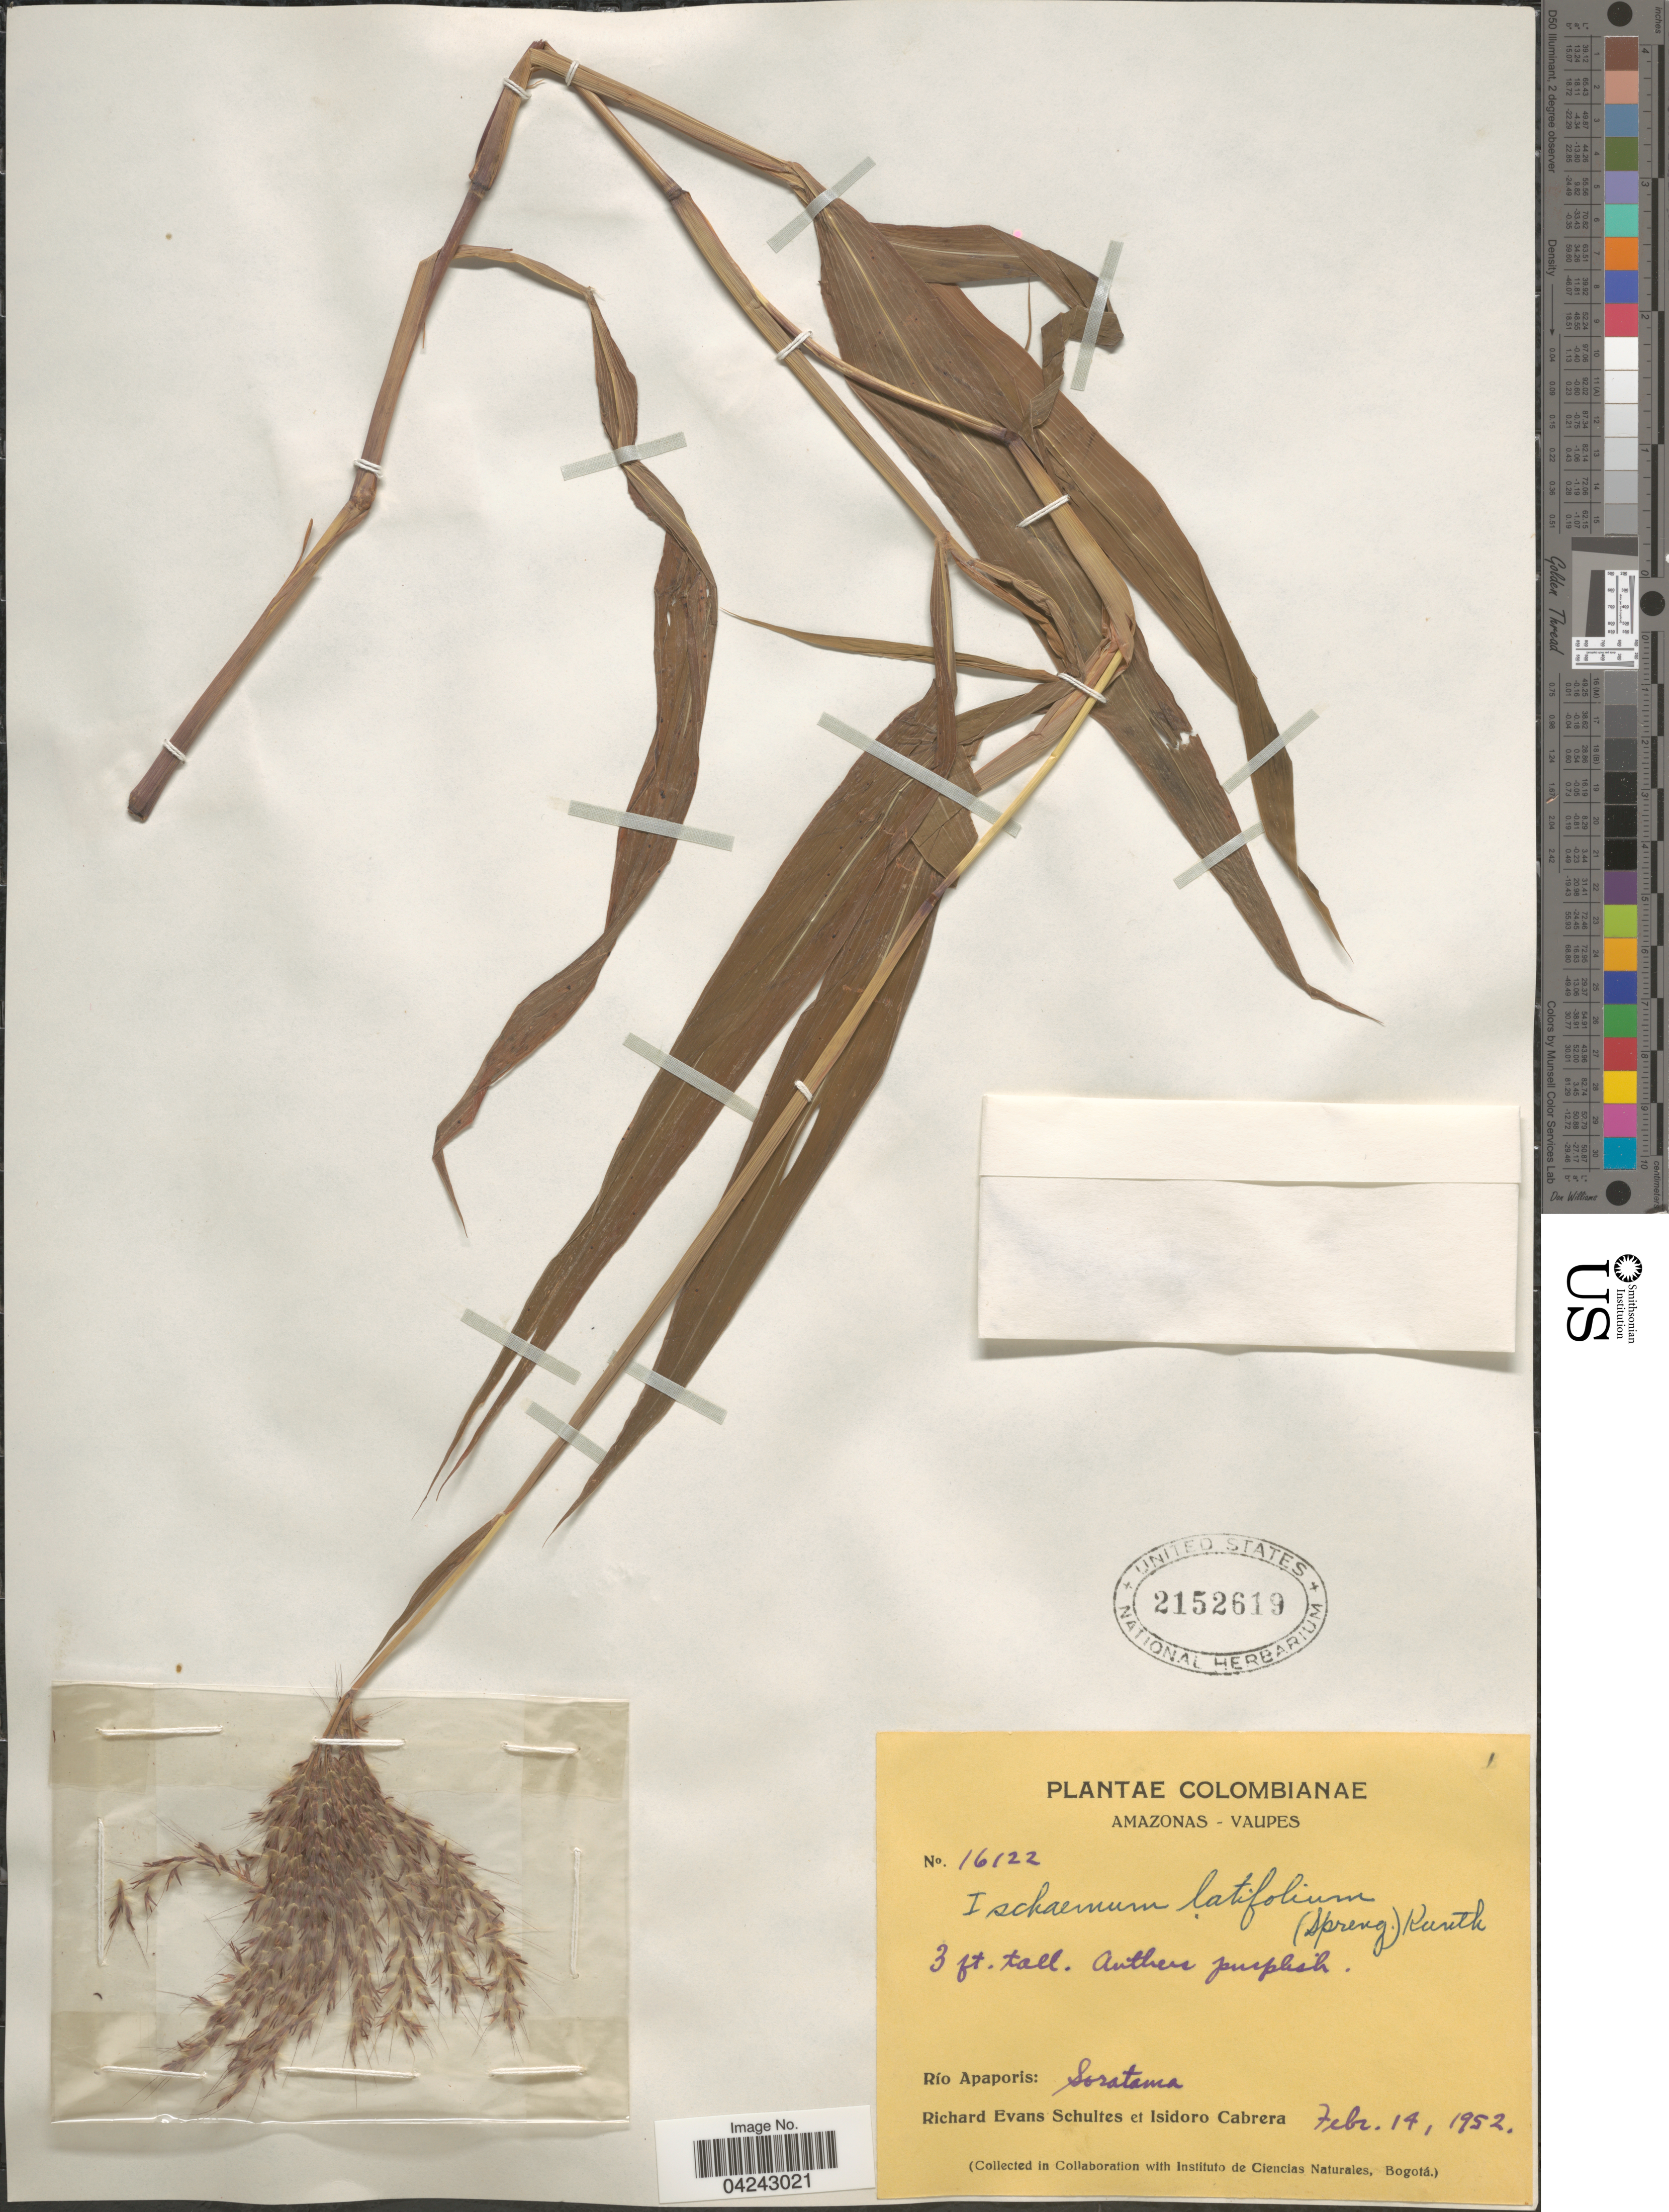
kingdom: Plantae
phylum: Tracheophyta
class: Liliopsida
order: Poales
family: Poaceae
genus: Ischaemum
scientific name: Ischaemum latifolium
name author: (Spreng.) Kunth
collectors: R. E. Schultes & I. Cabrera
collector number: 16122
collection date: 1952-02-14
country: Colombia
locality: Amazonas-Vaupes. Río Apaporis: Soratama.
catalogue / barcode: US 2152619